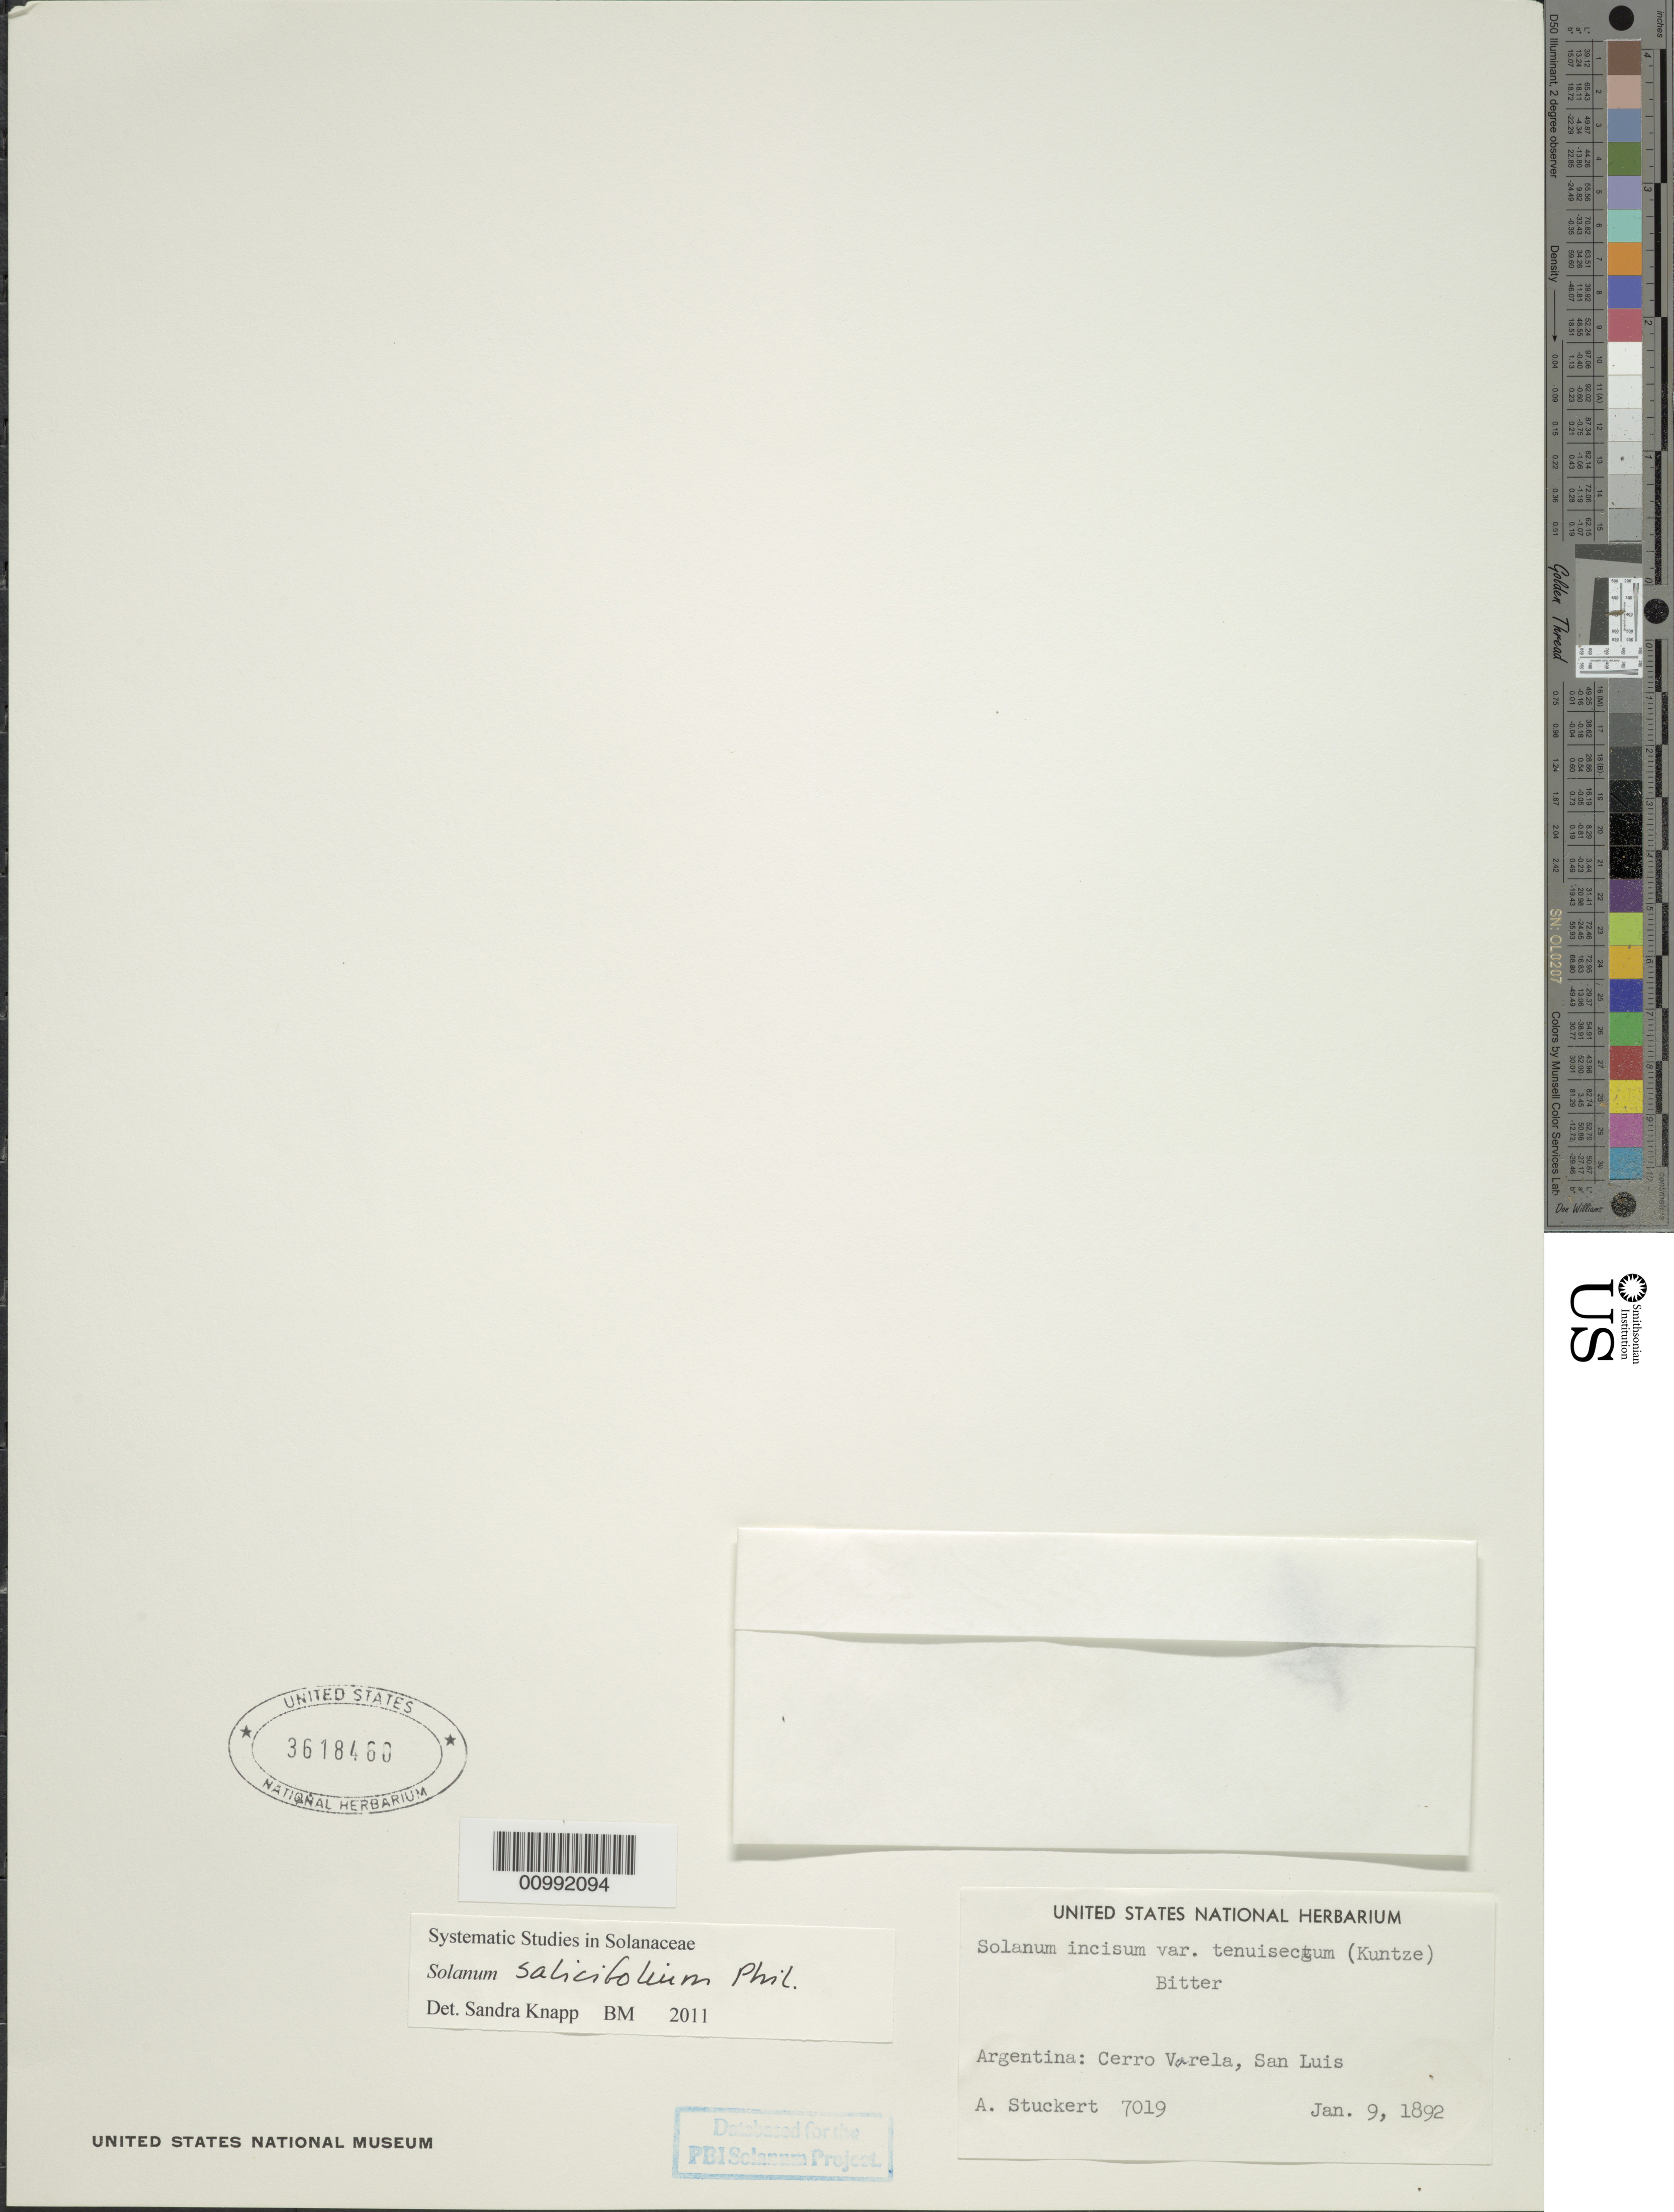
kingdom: Plantae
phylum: Tracheophyta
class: Magnoliopsida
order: Solanales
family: Solanaceae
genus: Solanum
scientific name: Solanum salicifolium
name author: Phil.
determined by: Knapp, S. D.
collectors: T. Stuckert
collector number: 7019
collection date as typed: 9 Jan 1892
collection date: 1892-01-09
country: Argentina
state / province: San Luis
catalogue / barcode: US 3618460